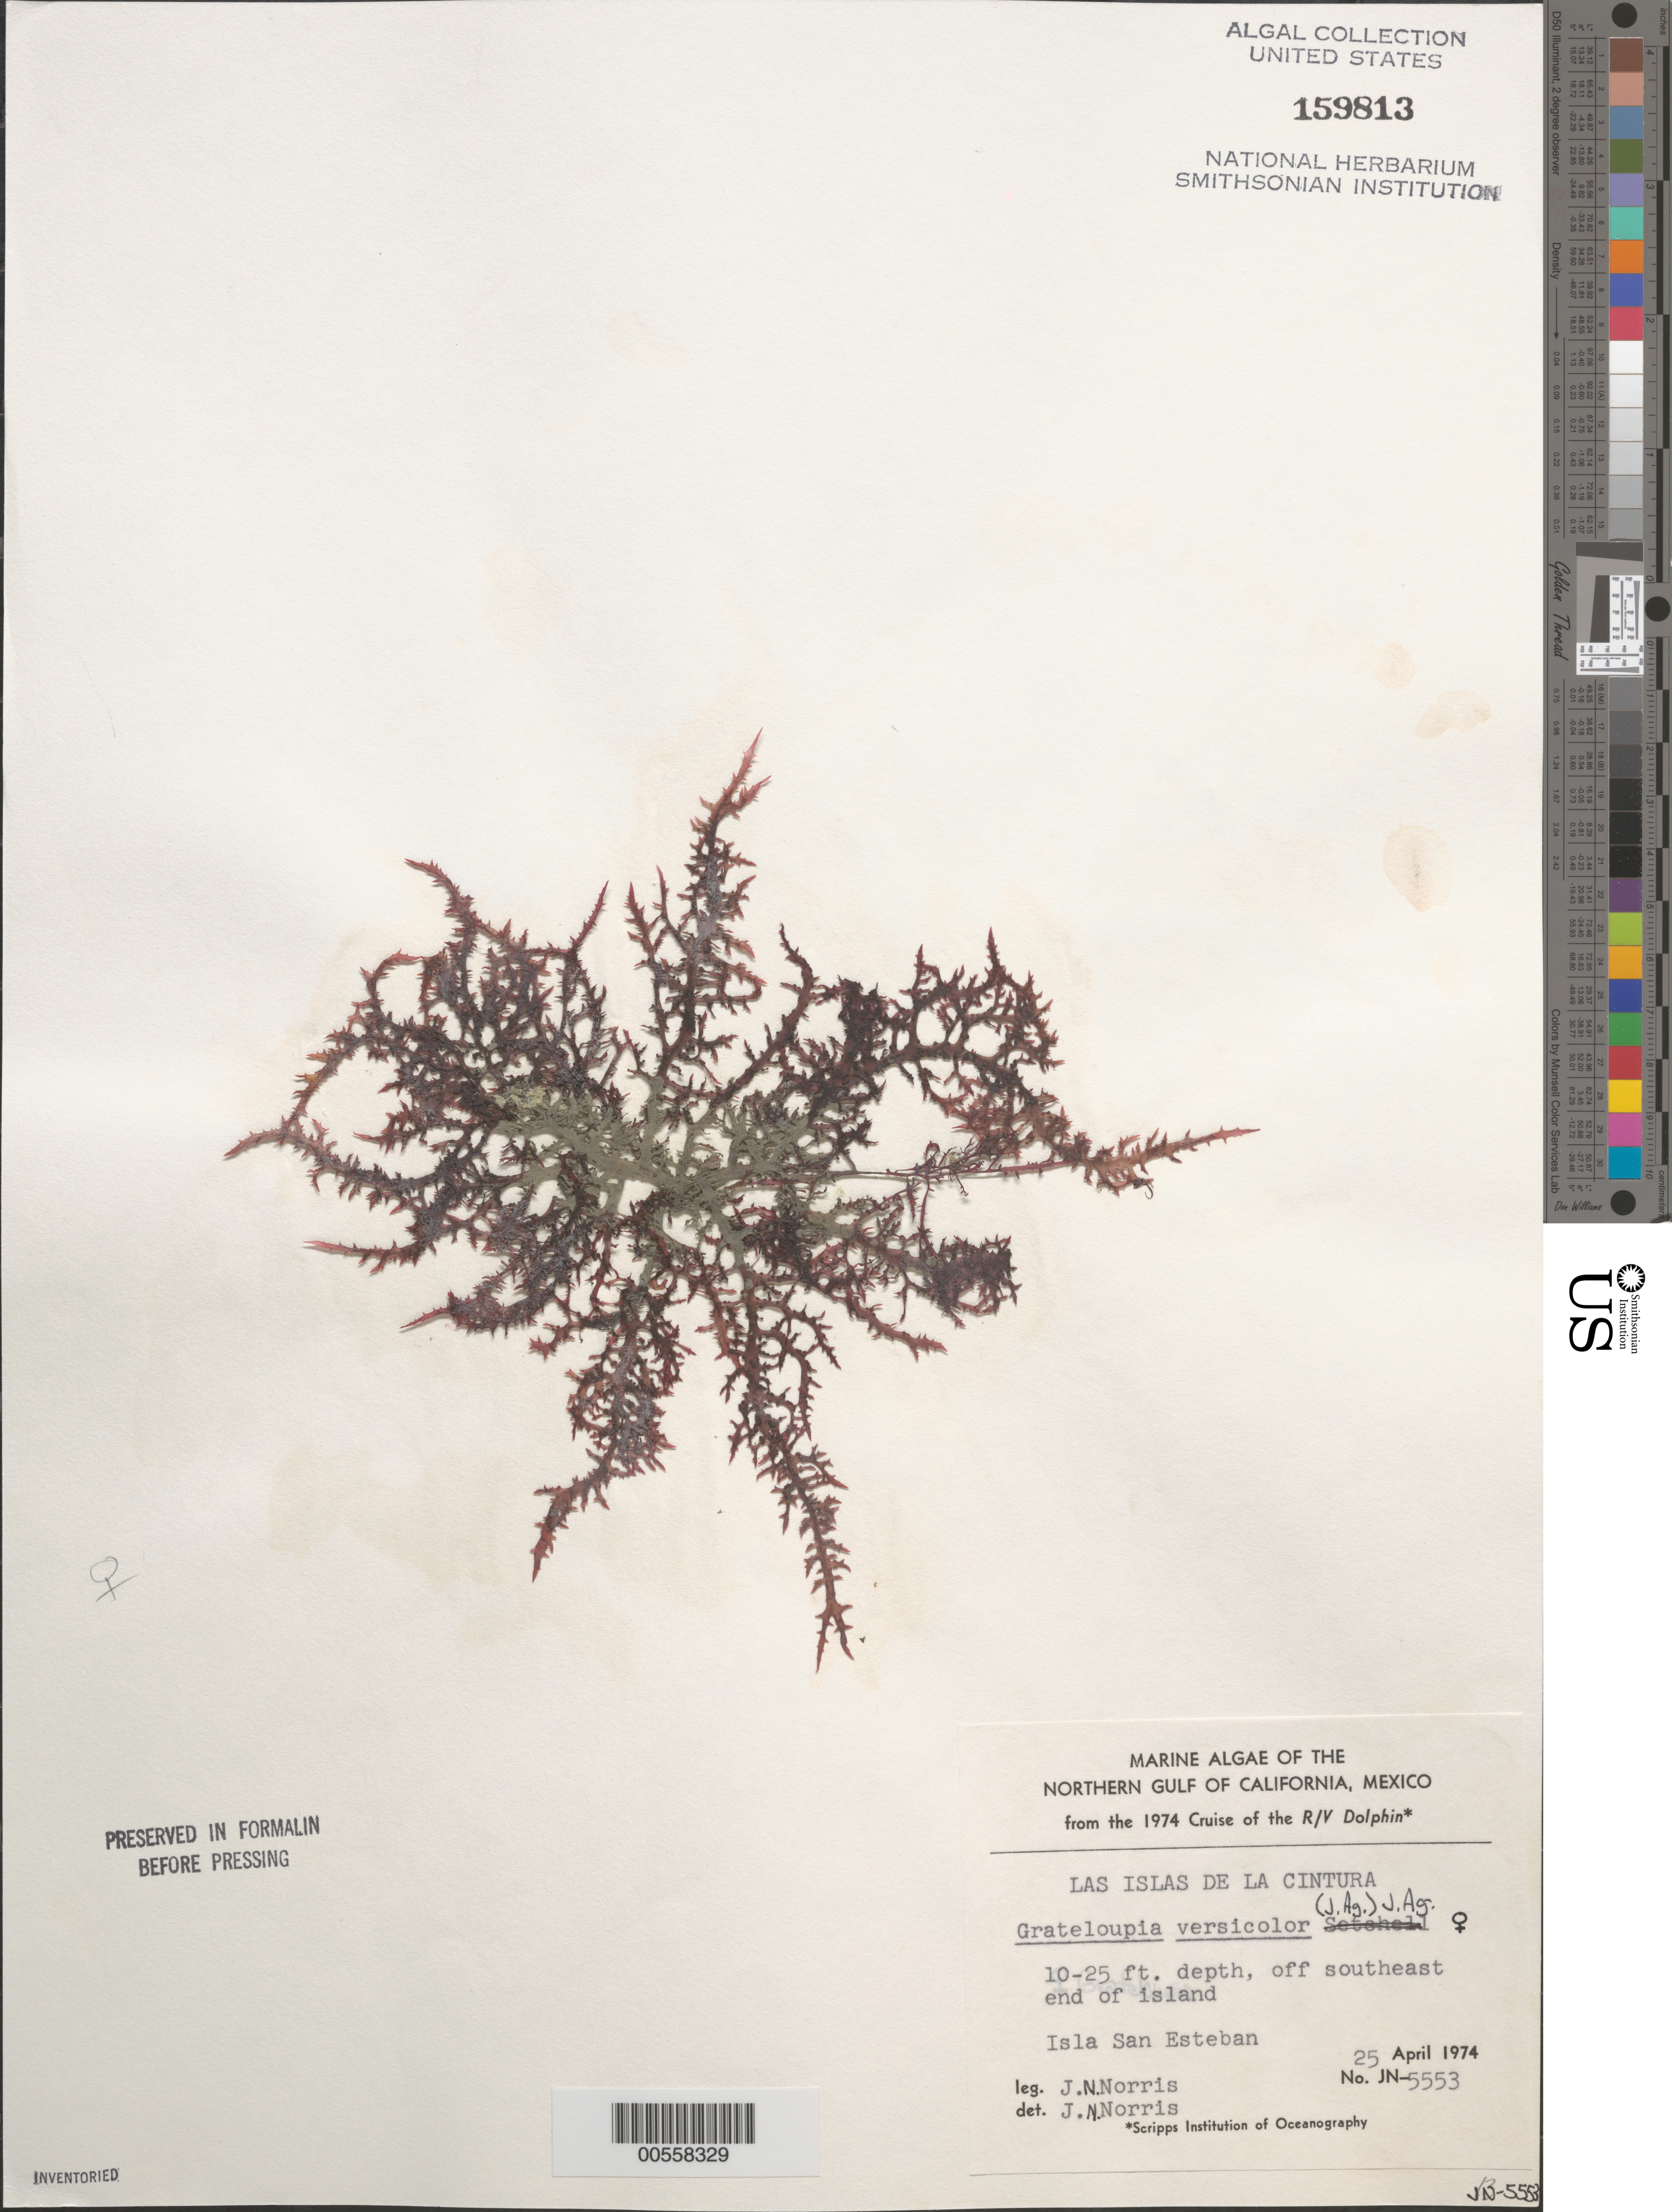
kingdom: Plantae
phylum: Rhodophyta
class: Florideophyceae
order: Halymeniales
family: Halymeniaceae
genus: Grateloupia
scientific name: Grateloupia versicolor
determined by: Norris, James N.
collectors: J. N. Norris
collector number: JN-5553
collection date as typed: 25 Apr 1974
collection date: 1974-04-25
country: Mexico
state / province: Baja California Norte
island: Isla San Esteban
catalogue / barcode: US 159813